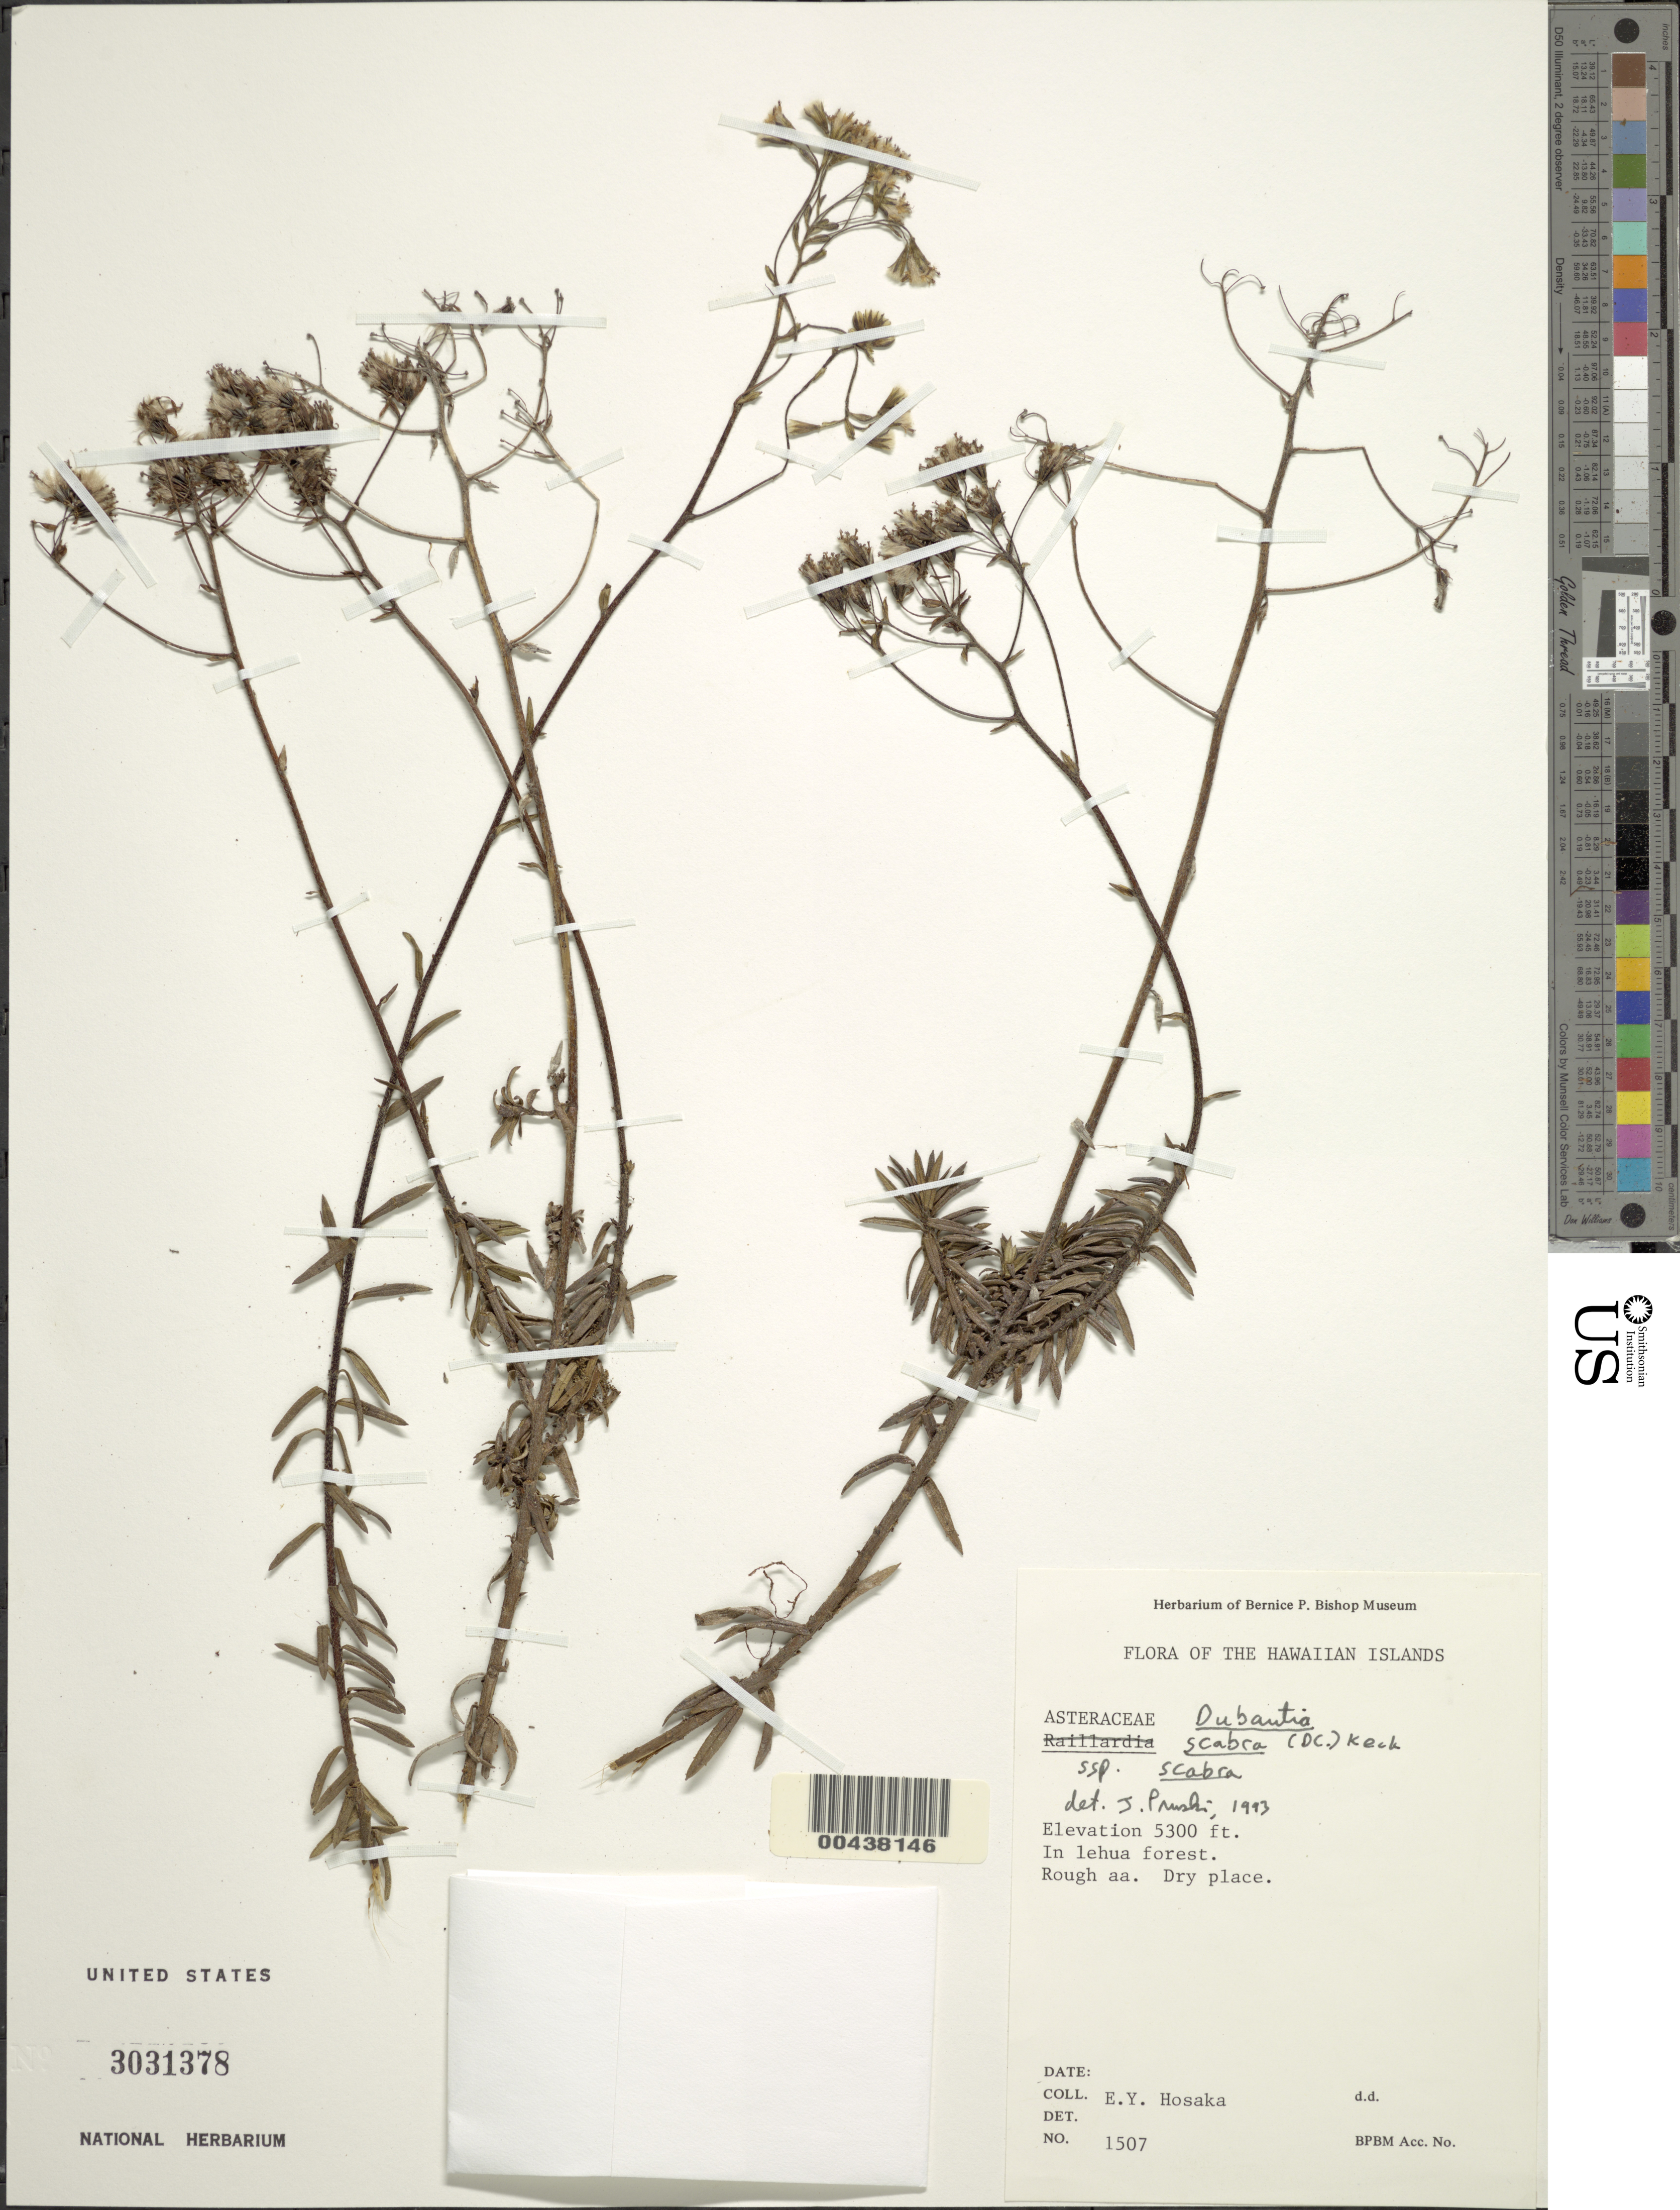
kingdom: Plantae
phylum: Tracheophyta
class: Magnoliopsida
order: Asterales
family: Asteraceae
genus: Dubautia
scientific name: Dubautia scabra subsp. scabra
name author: (DC.) D.D. Keck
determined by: Pruski, J. F.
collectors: E. Y. Hosaka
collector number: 1507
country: United States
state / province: Hawaii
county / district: Hawaii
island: Hawaii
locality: In lehua forest. Rough aa.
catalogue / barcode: US 3031378